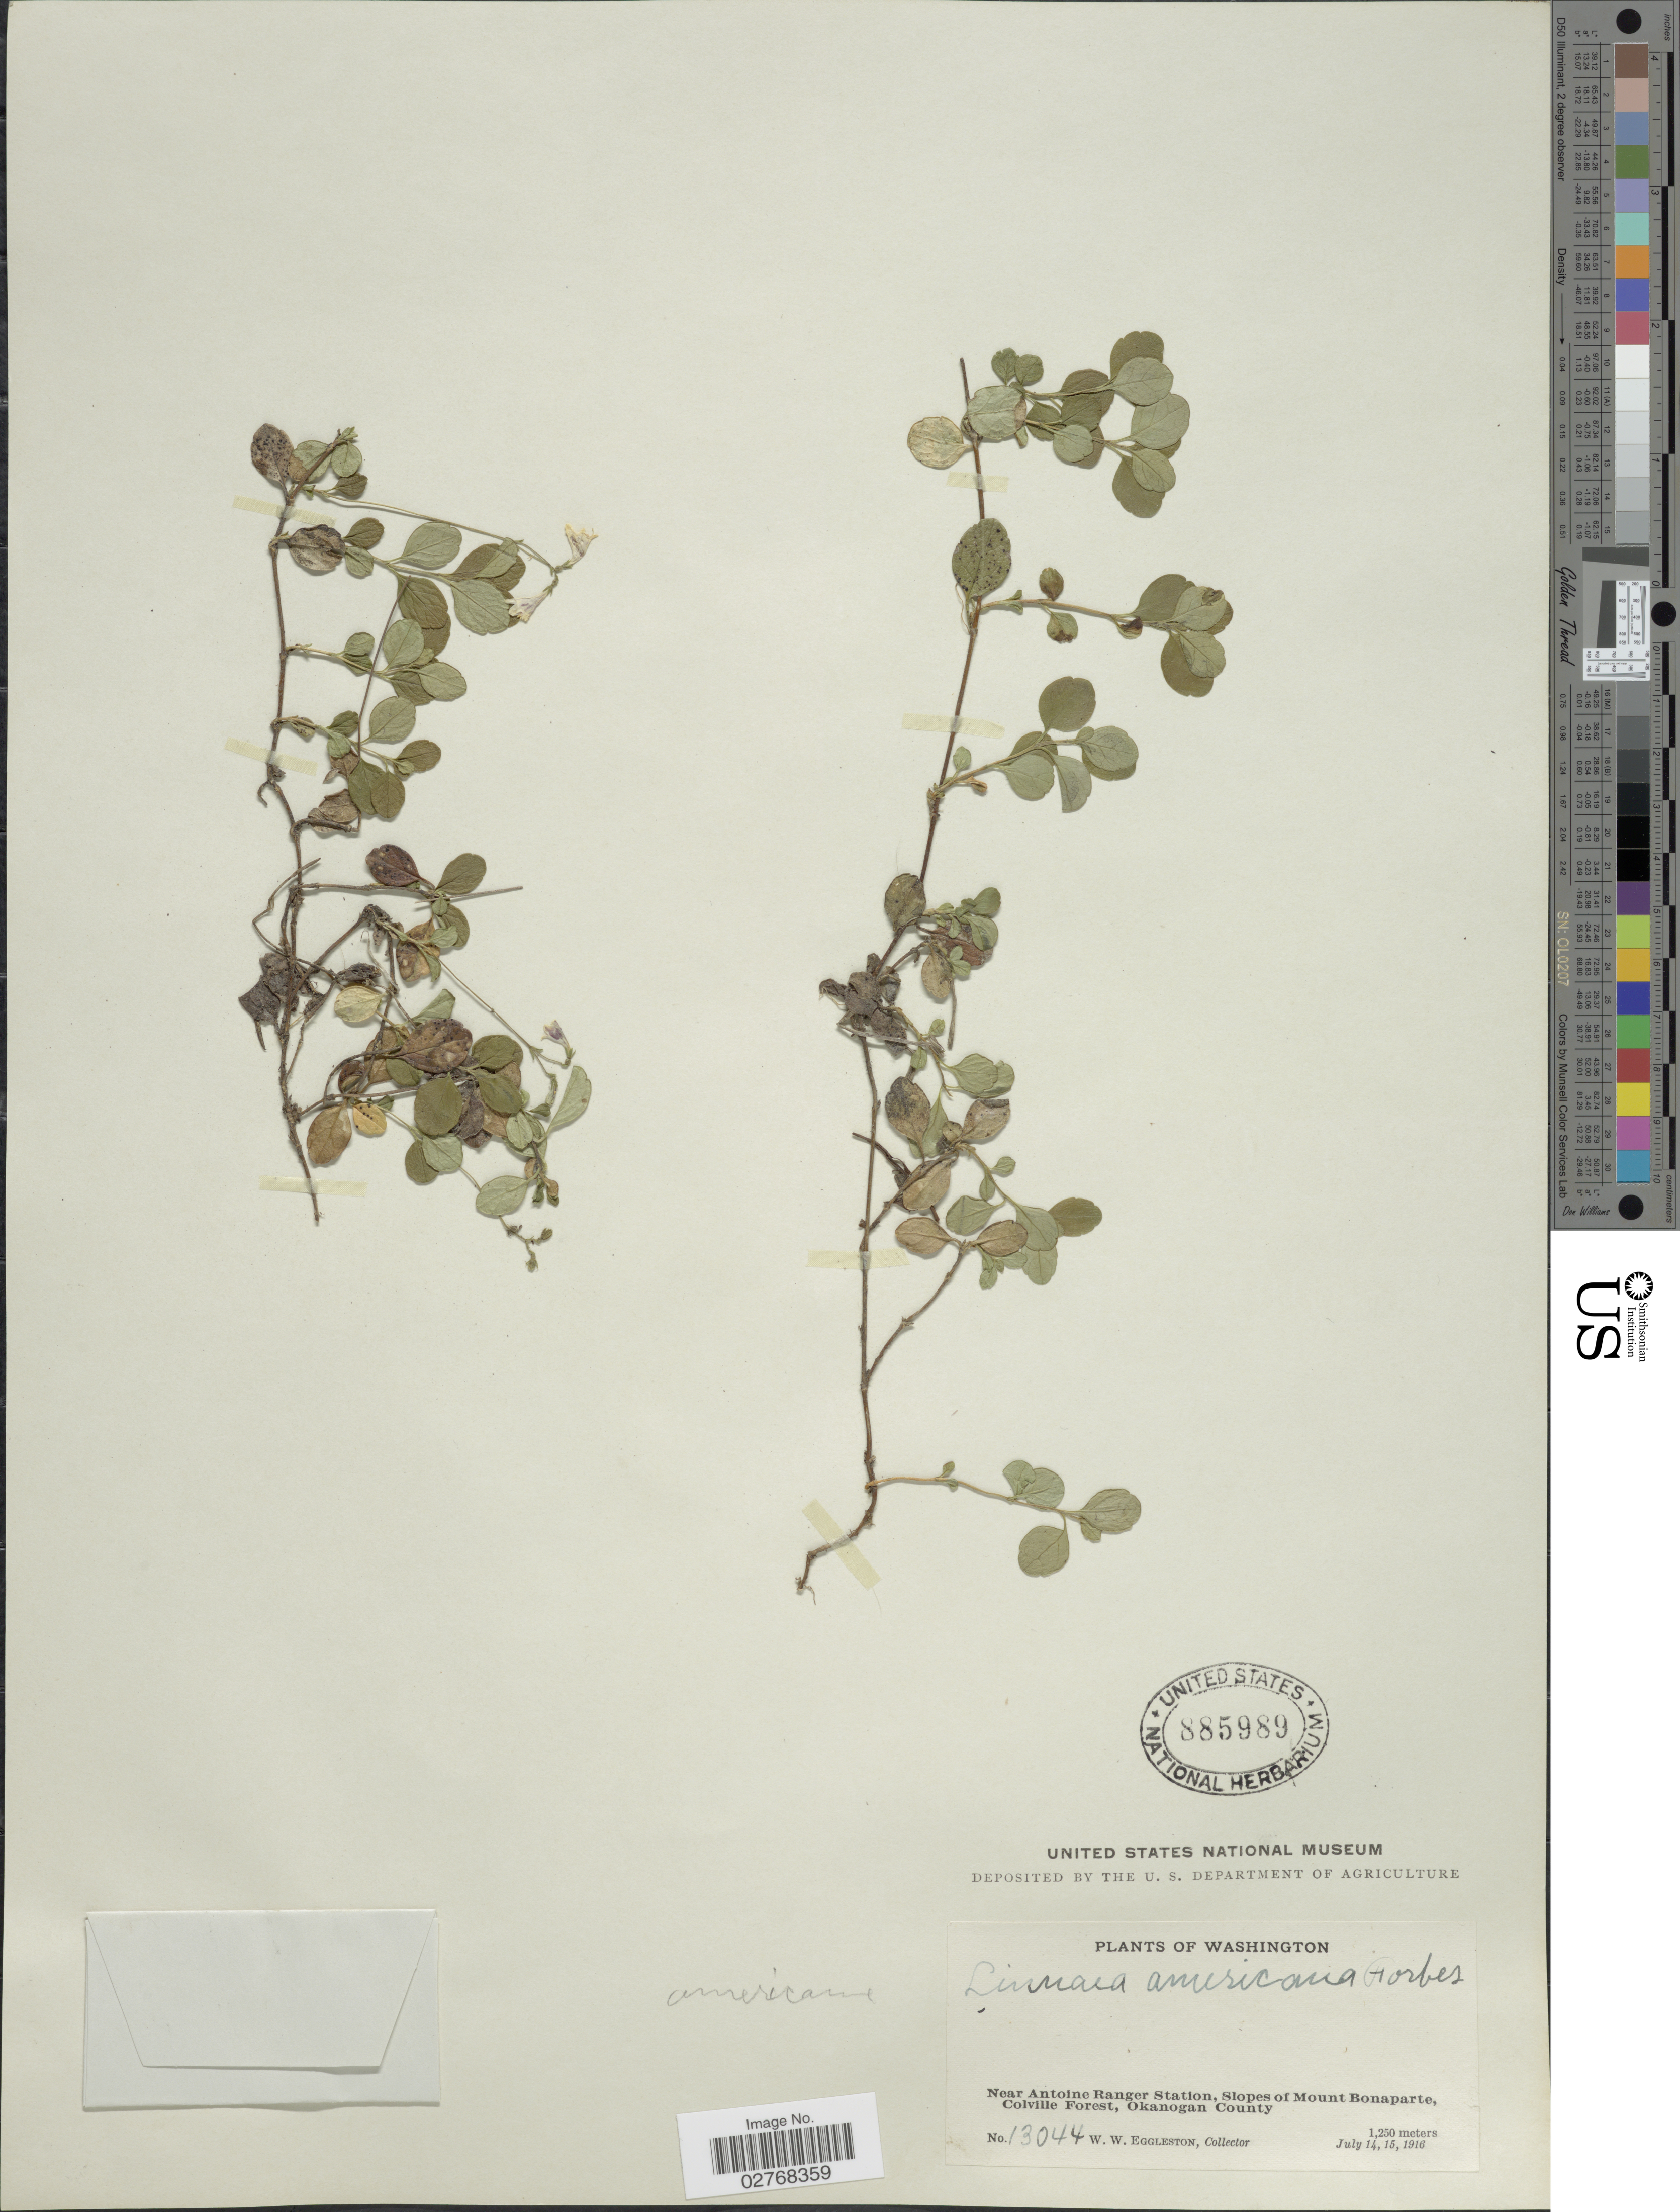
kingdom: Plantae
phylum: Tracheophyta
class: Magnoliopsida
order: Dipsacales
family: Caprifoliaceae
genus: Linnaea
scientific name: Linnaea borealis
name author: L.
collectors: W. W. Eggleston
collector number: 13044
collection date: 1916-07-14/1916-07-15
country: United States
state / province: Washington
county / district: Okanogan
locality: Near Antoine Ranger Station, Slopes of Mount Bonaparte, Colville Forest, Okanogan County.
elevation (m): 1250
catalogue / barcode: US 885989